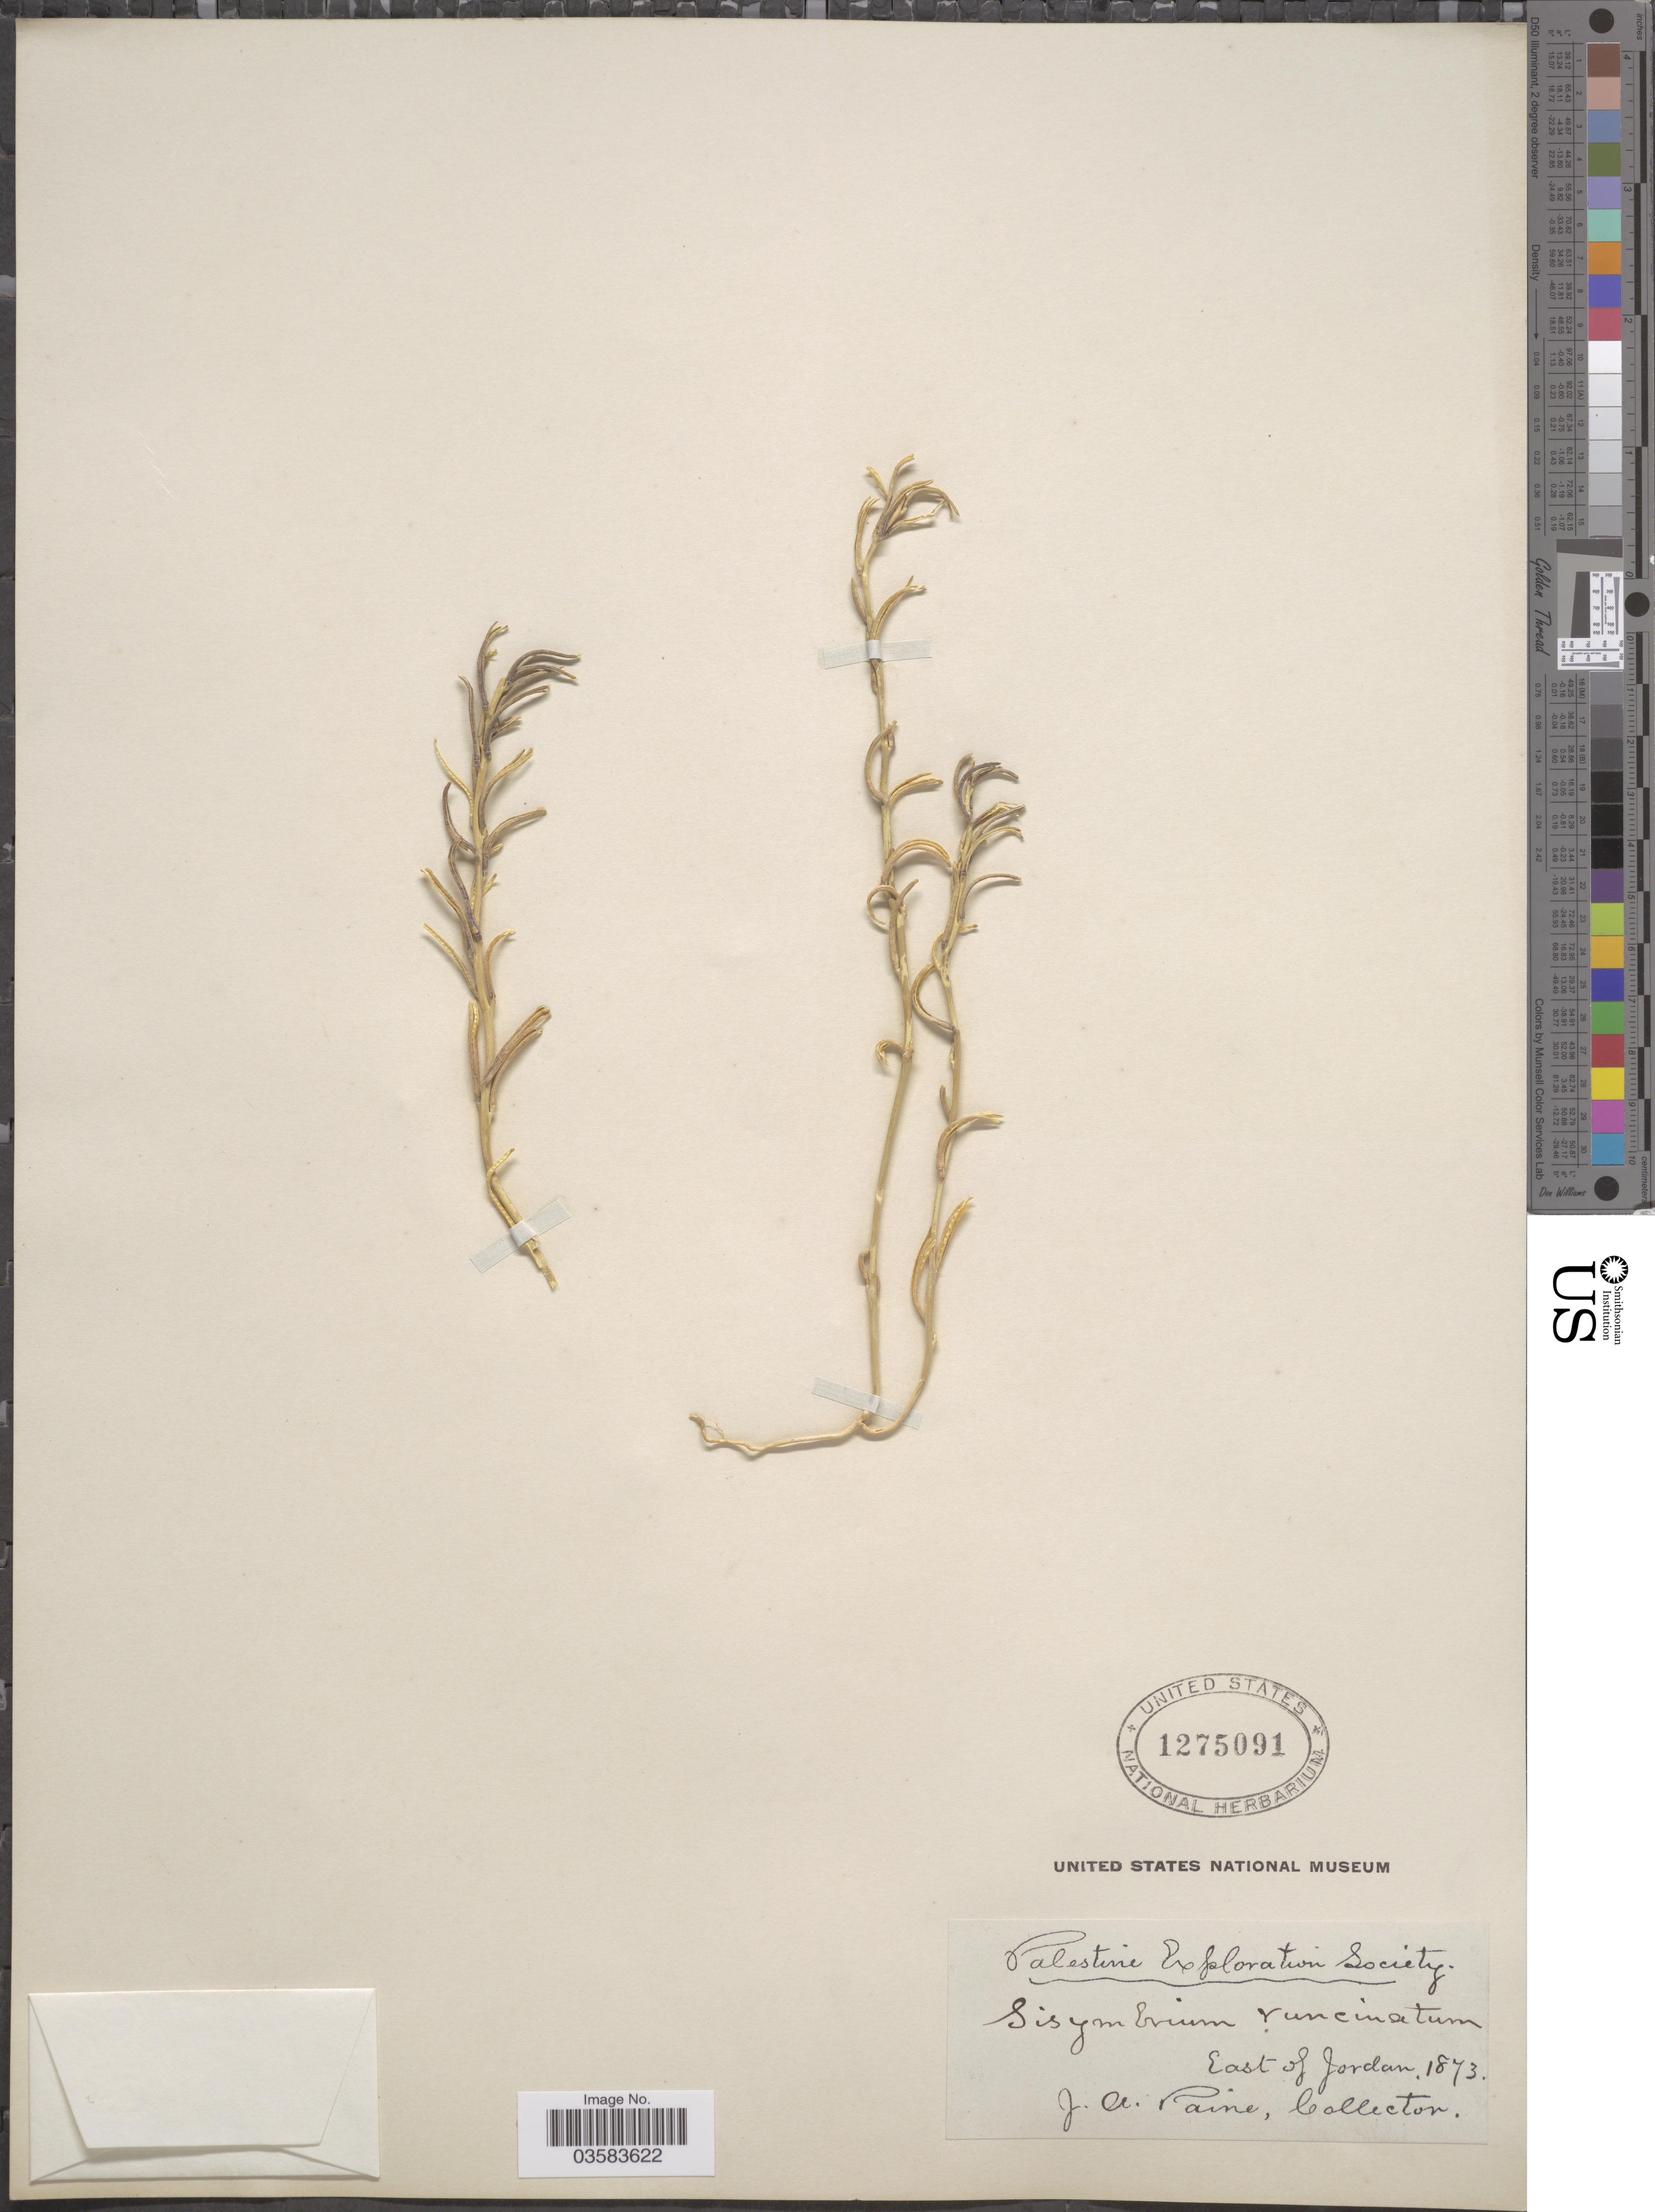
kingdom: Plantae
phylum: Tracheophyta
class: Magnoliopsida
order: Brassicales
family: Brassicaceae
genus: Sisymbrium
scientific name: Sisymbrium runcinatum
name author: Lag. ex DC.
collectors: J. A. Paine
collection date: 1873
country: Jordan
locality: East of Jordan.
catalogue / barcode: US 1275091